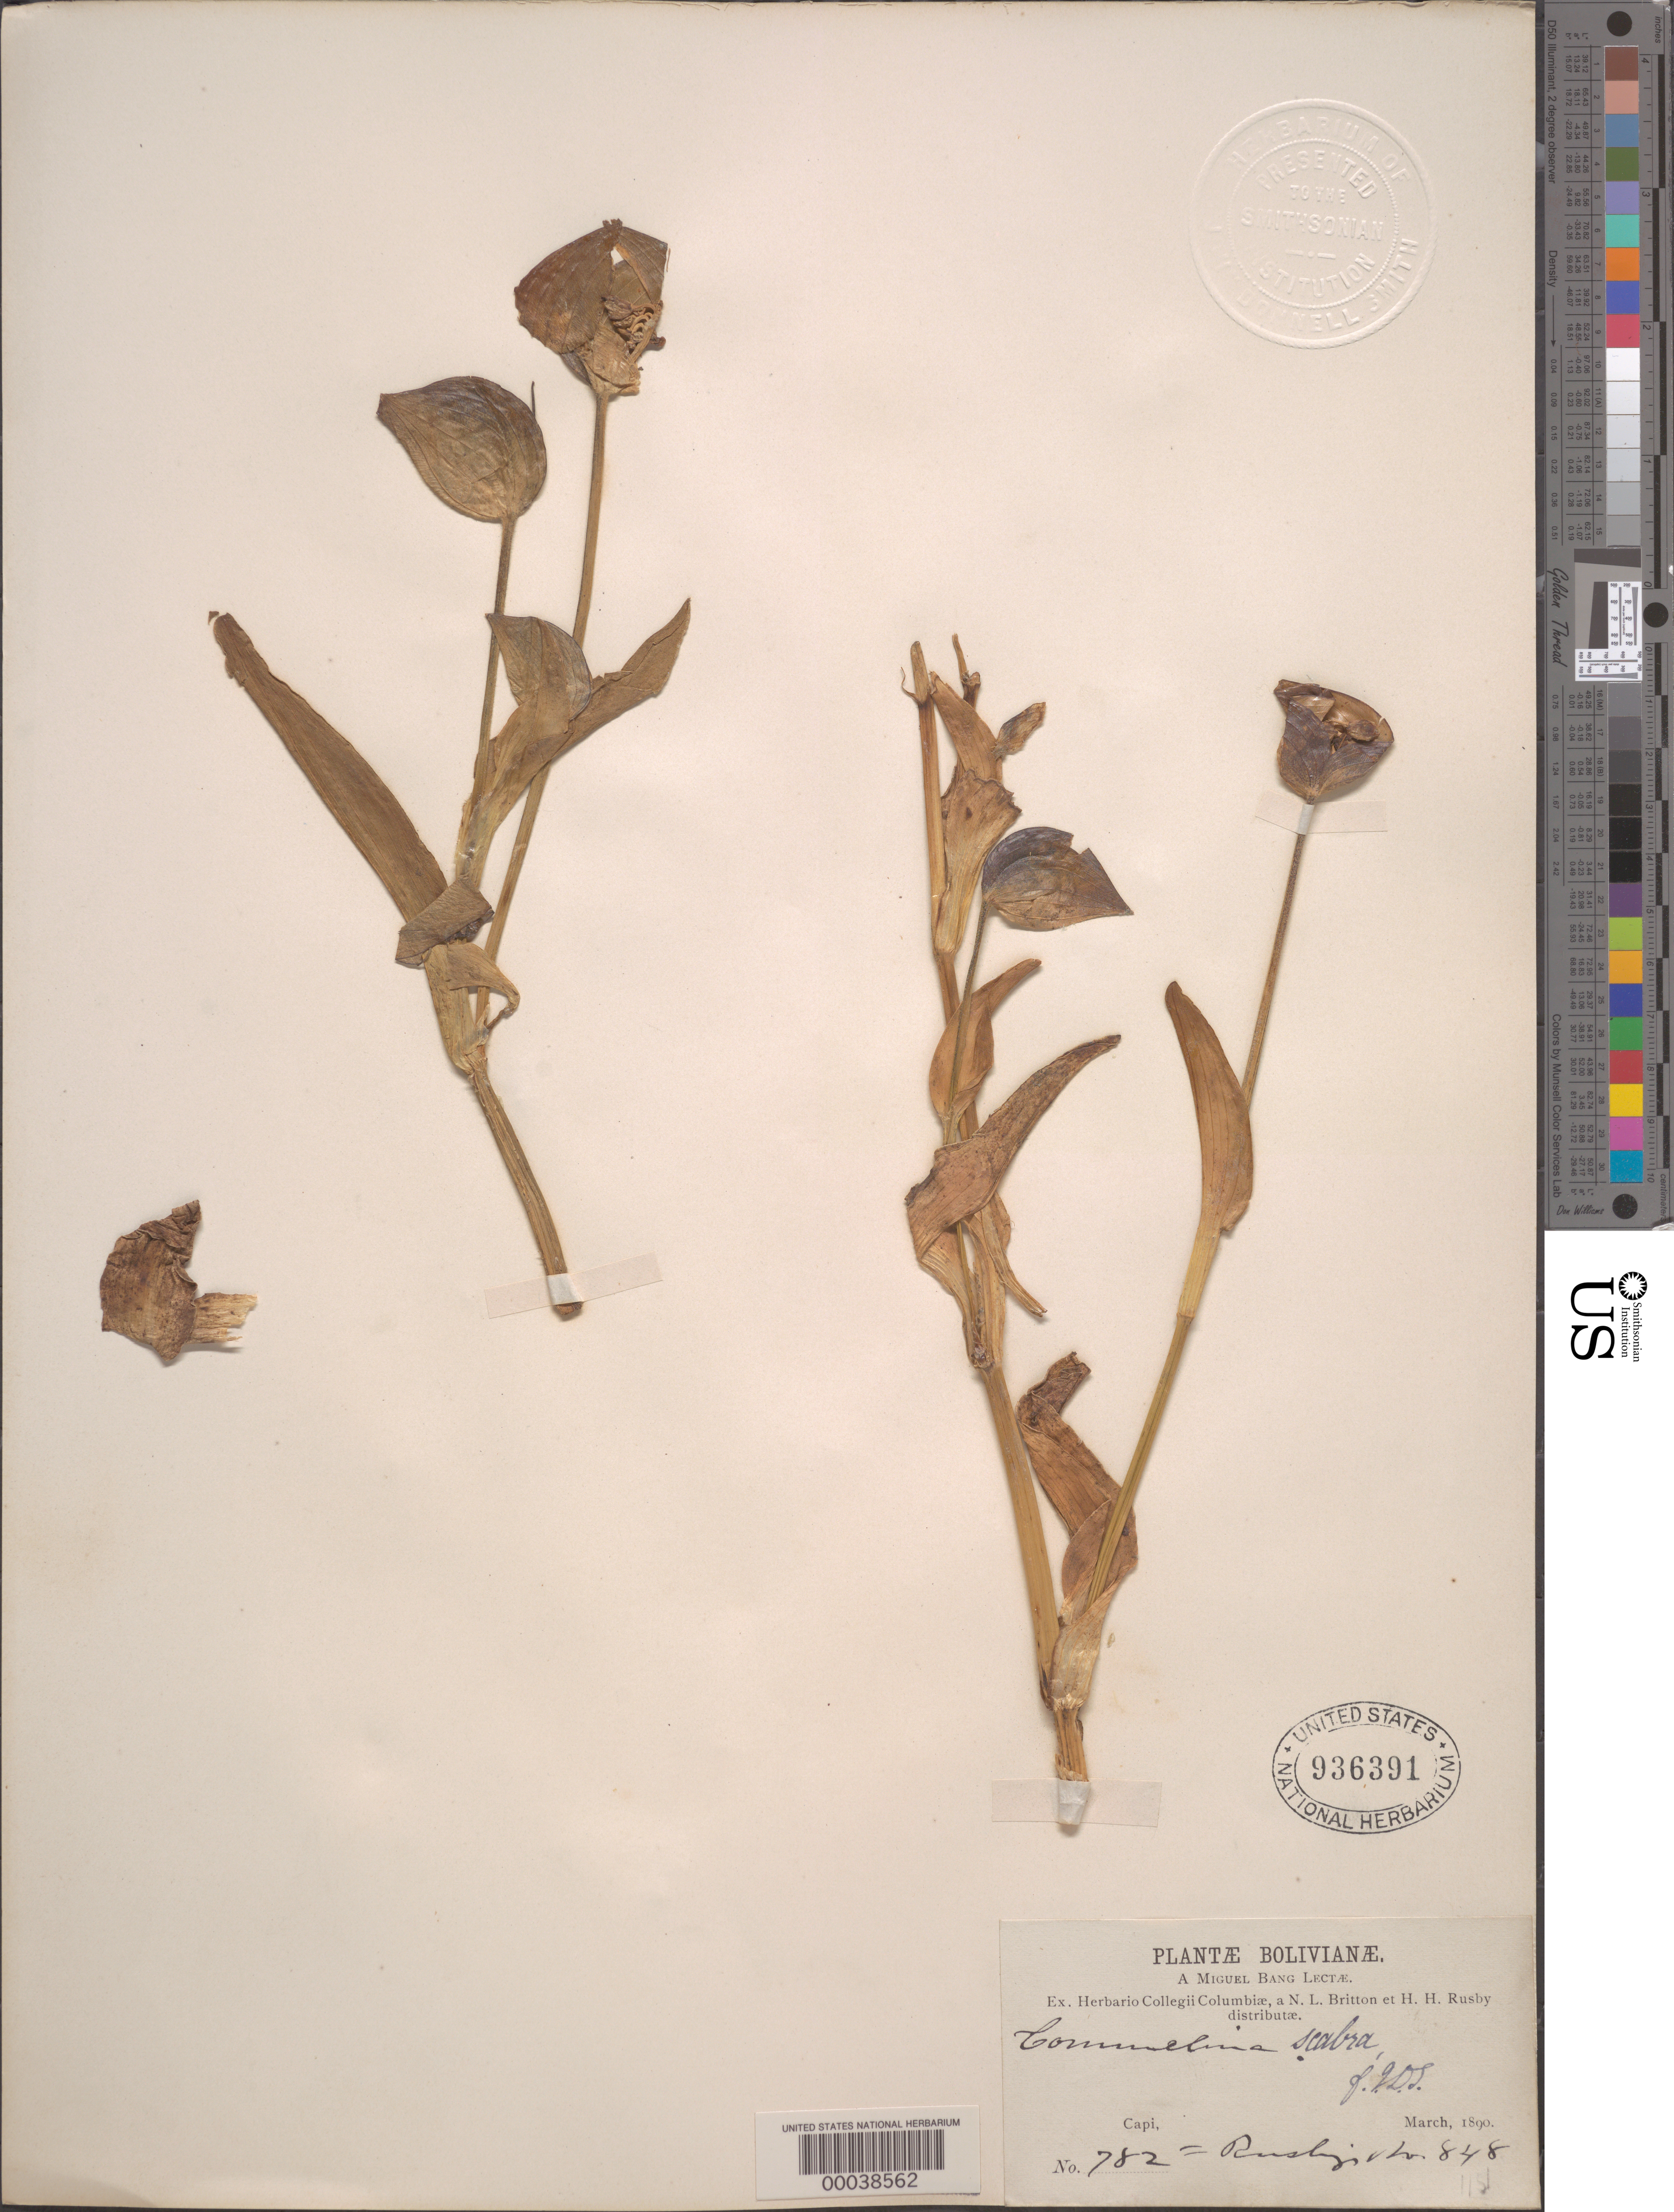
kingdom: Plantae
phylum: Tracheophyta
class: Liliopsida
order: Commelinales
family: Commelinaceae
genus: Commelina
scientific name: Commelina elliptica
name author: Kunth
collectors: M. Bang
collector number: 782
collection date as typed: Mar 1890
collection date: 1890-03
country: Bolivia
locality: Capi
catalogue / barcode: US 936391